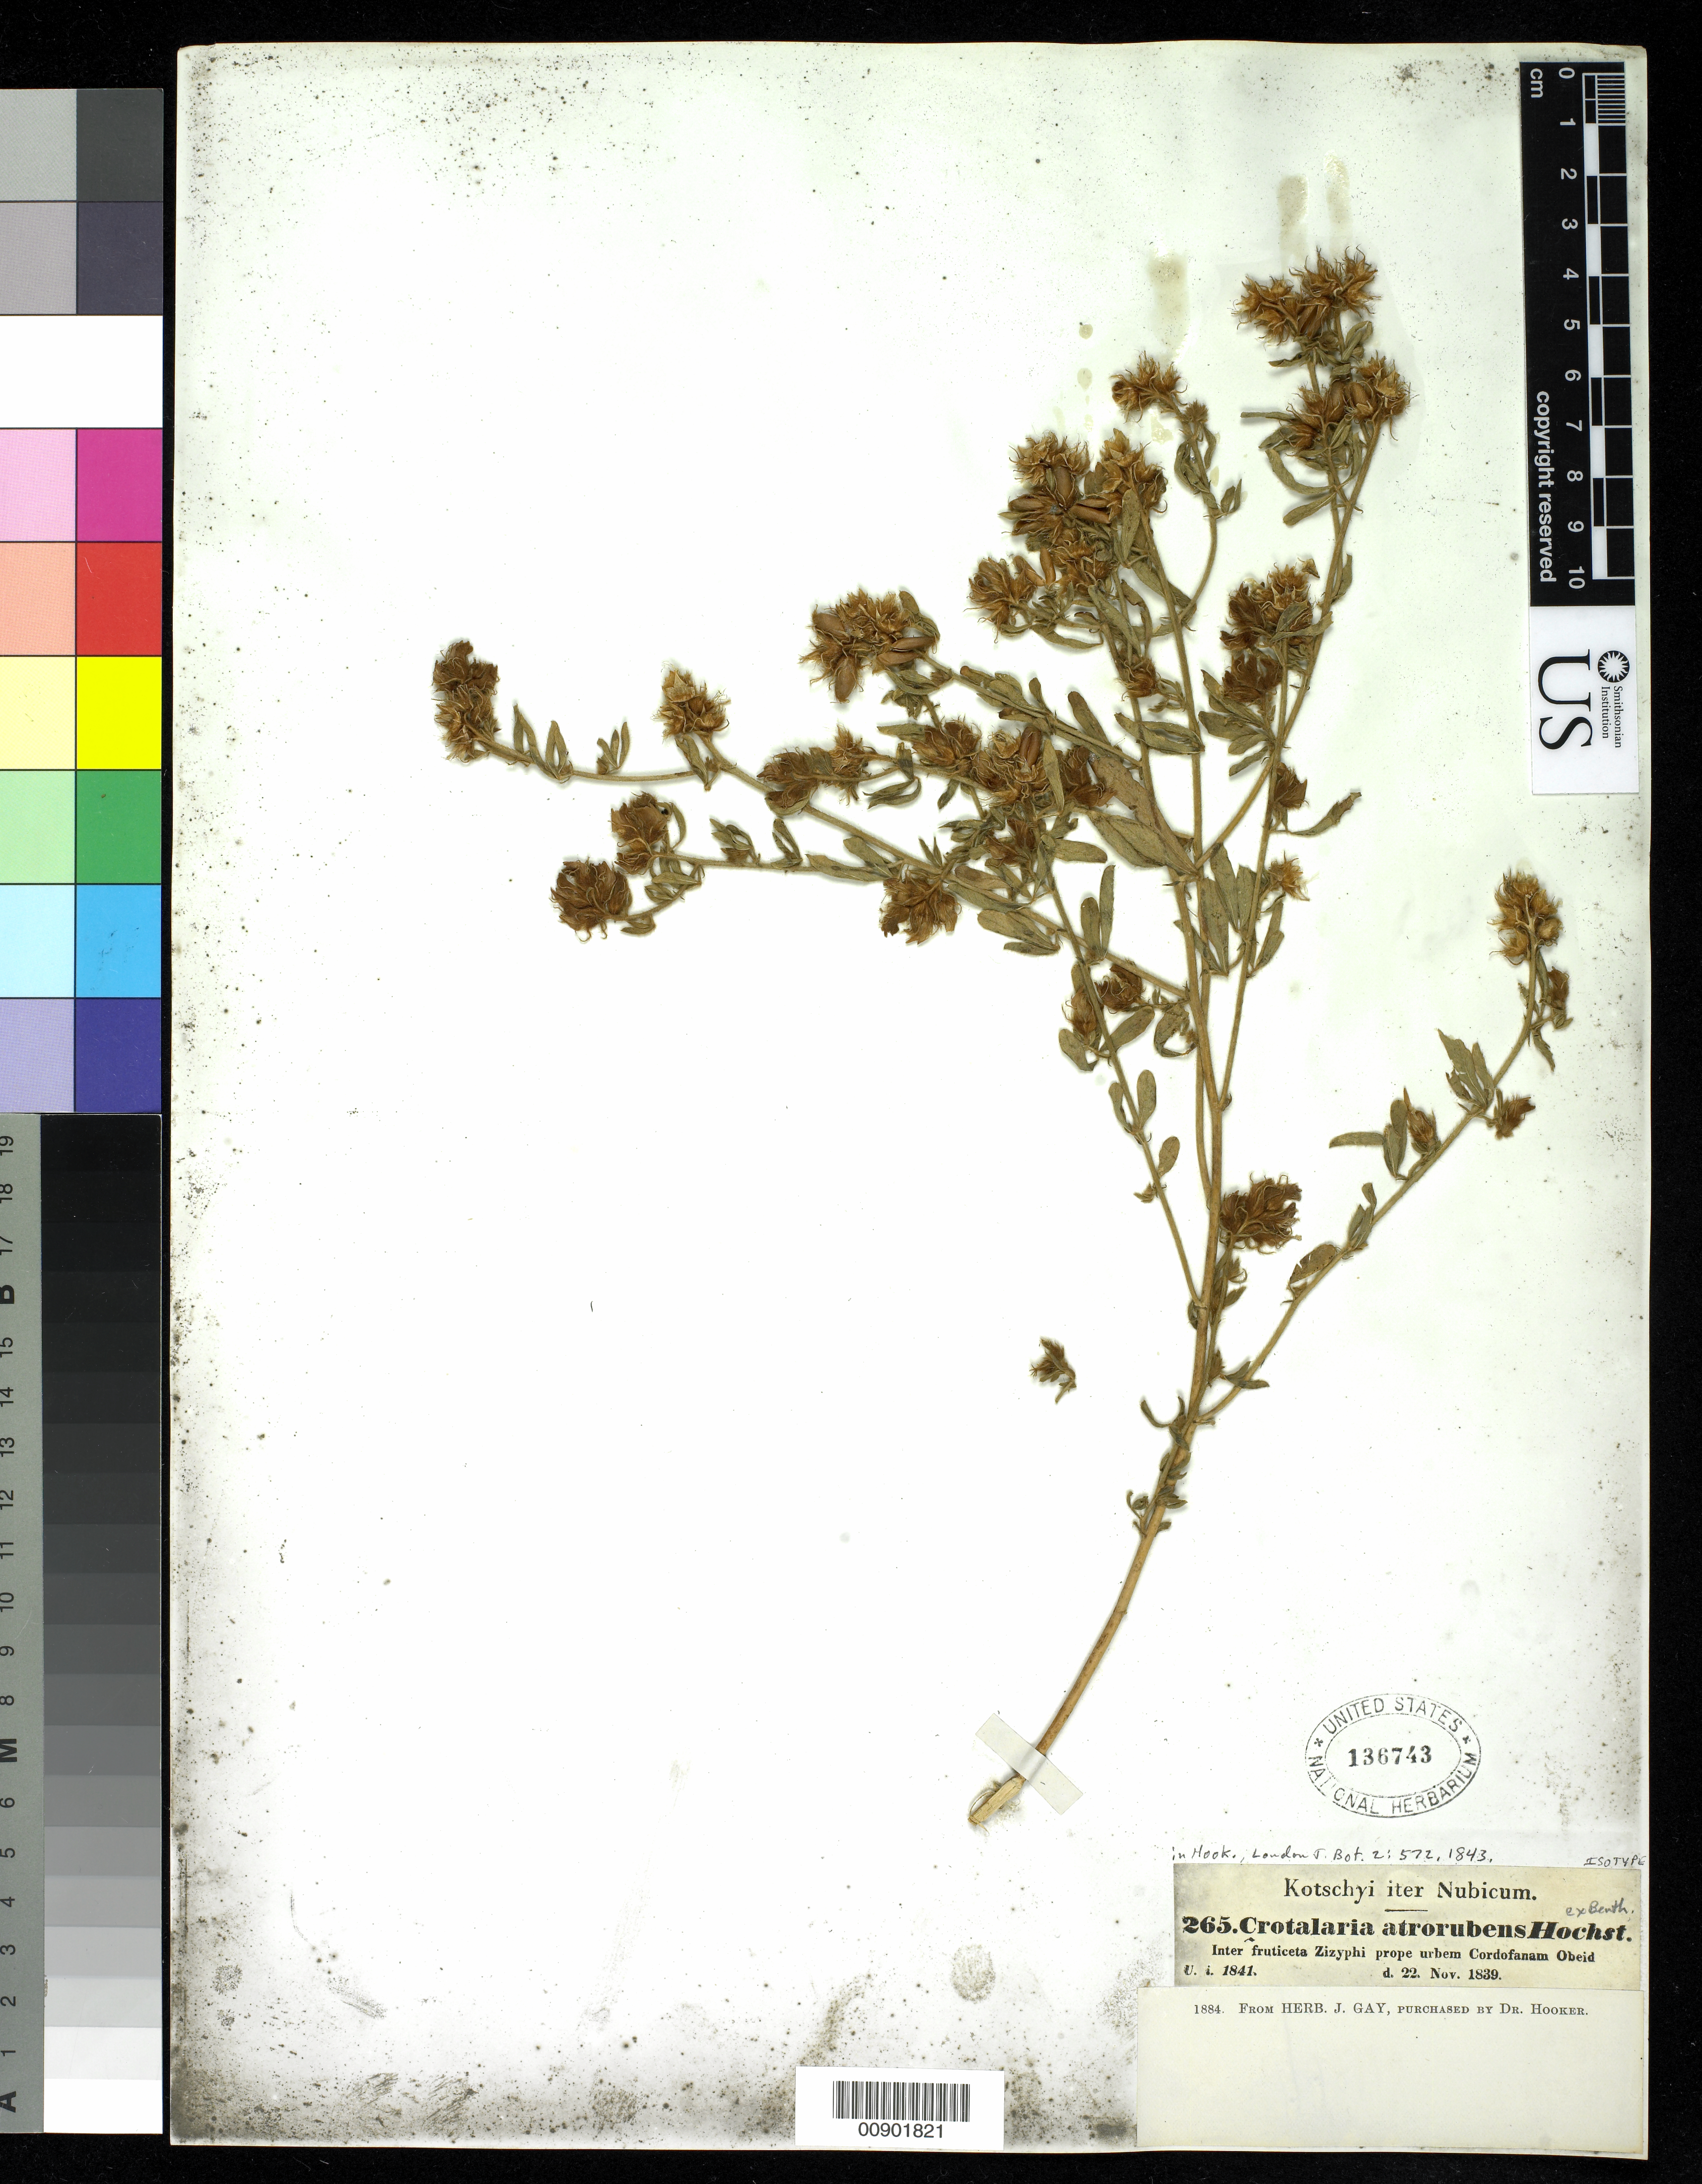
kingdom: Plantae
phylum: Tracheophyta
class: Magnoliopsida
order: Fabales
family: Fabaceae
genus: Crotalaria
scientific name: Crotalaria atrorubens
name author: Hochst. ex Benth.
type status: Isotype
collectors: K. G. Kotschy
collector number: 265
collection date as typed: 22 Nov 1839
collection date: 1839-11-22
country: Sudan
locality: Inter fruticeta Zizyphi prope urbem Cordofanam Obeid.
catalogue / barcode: US 136743